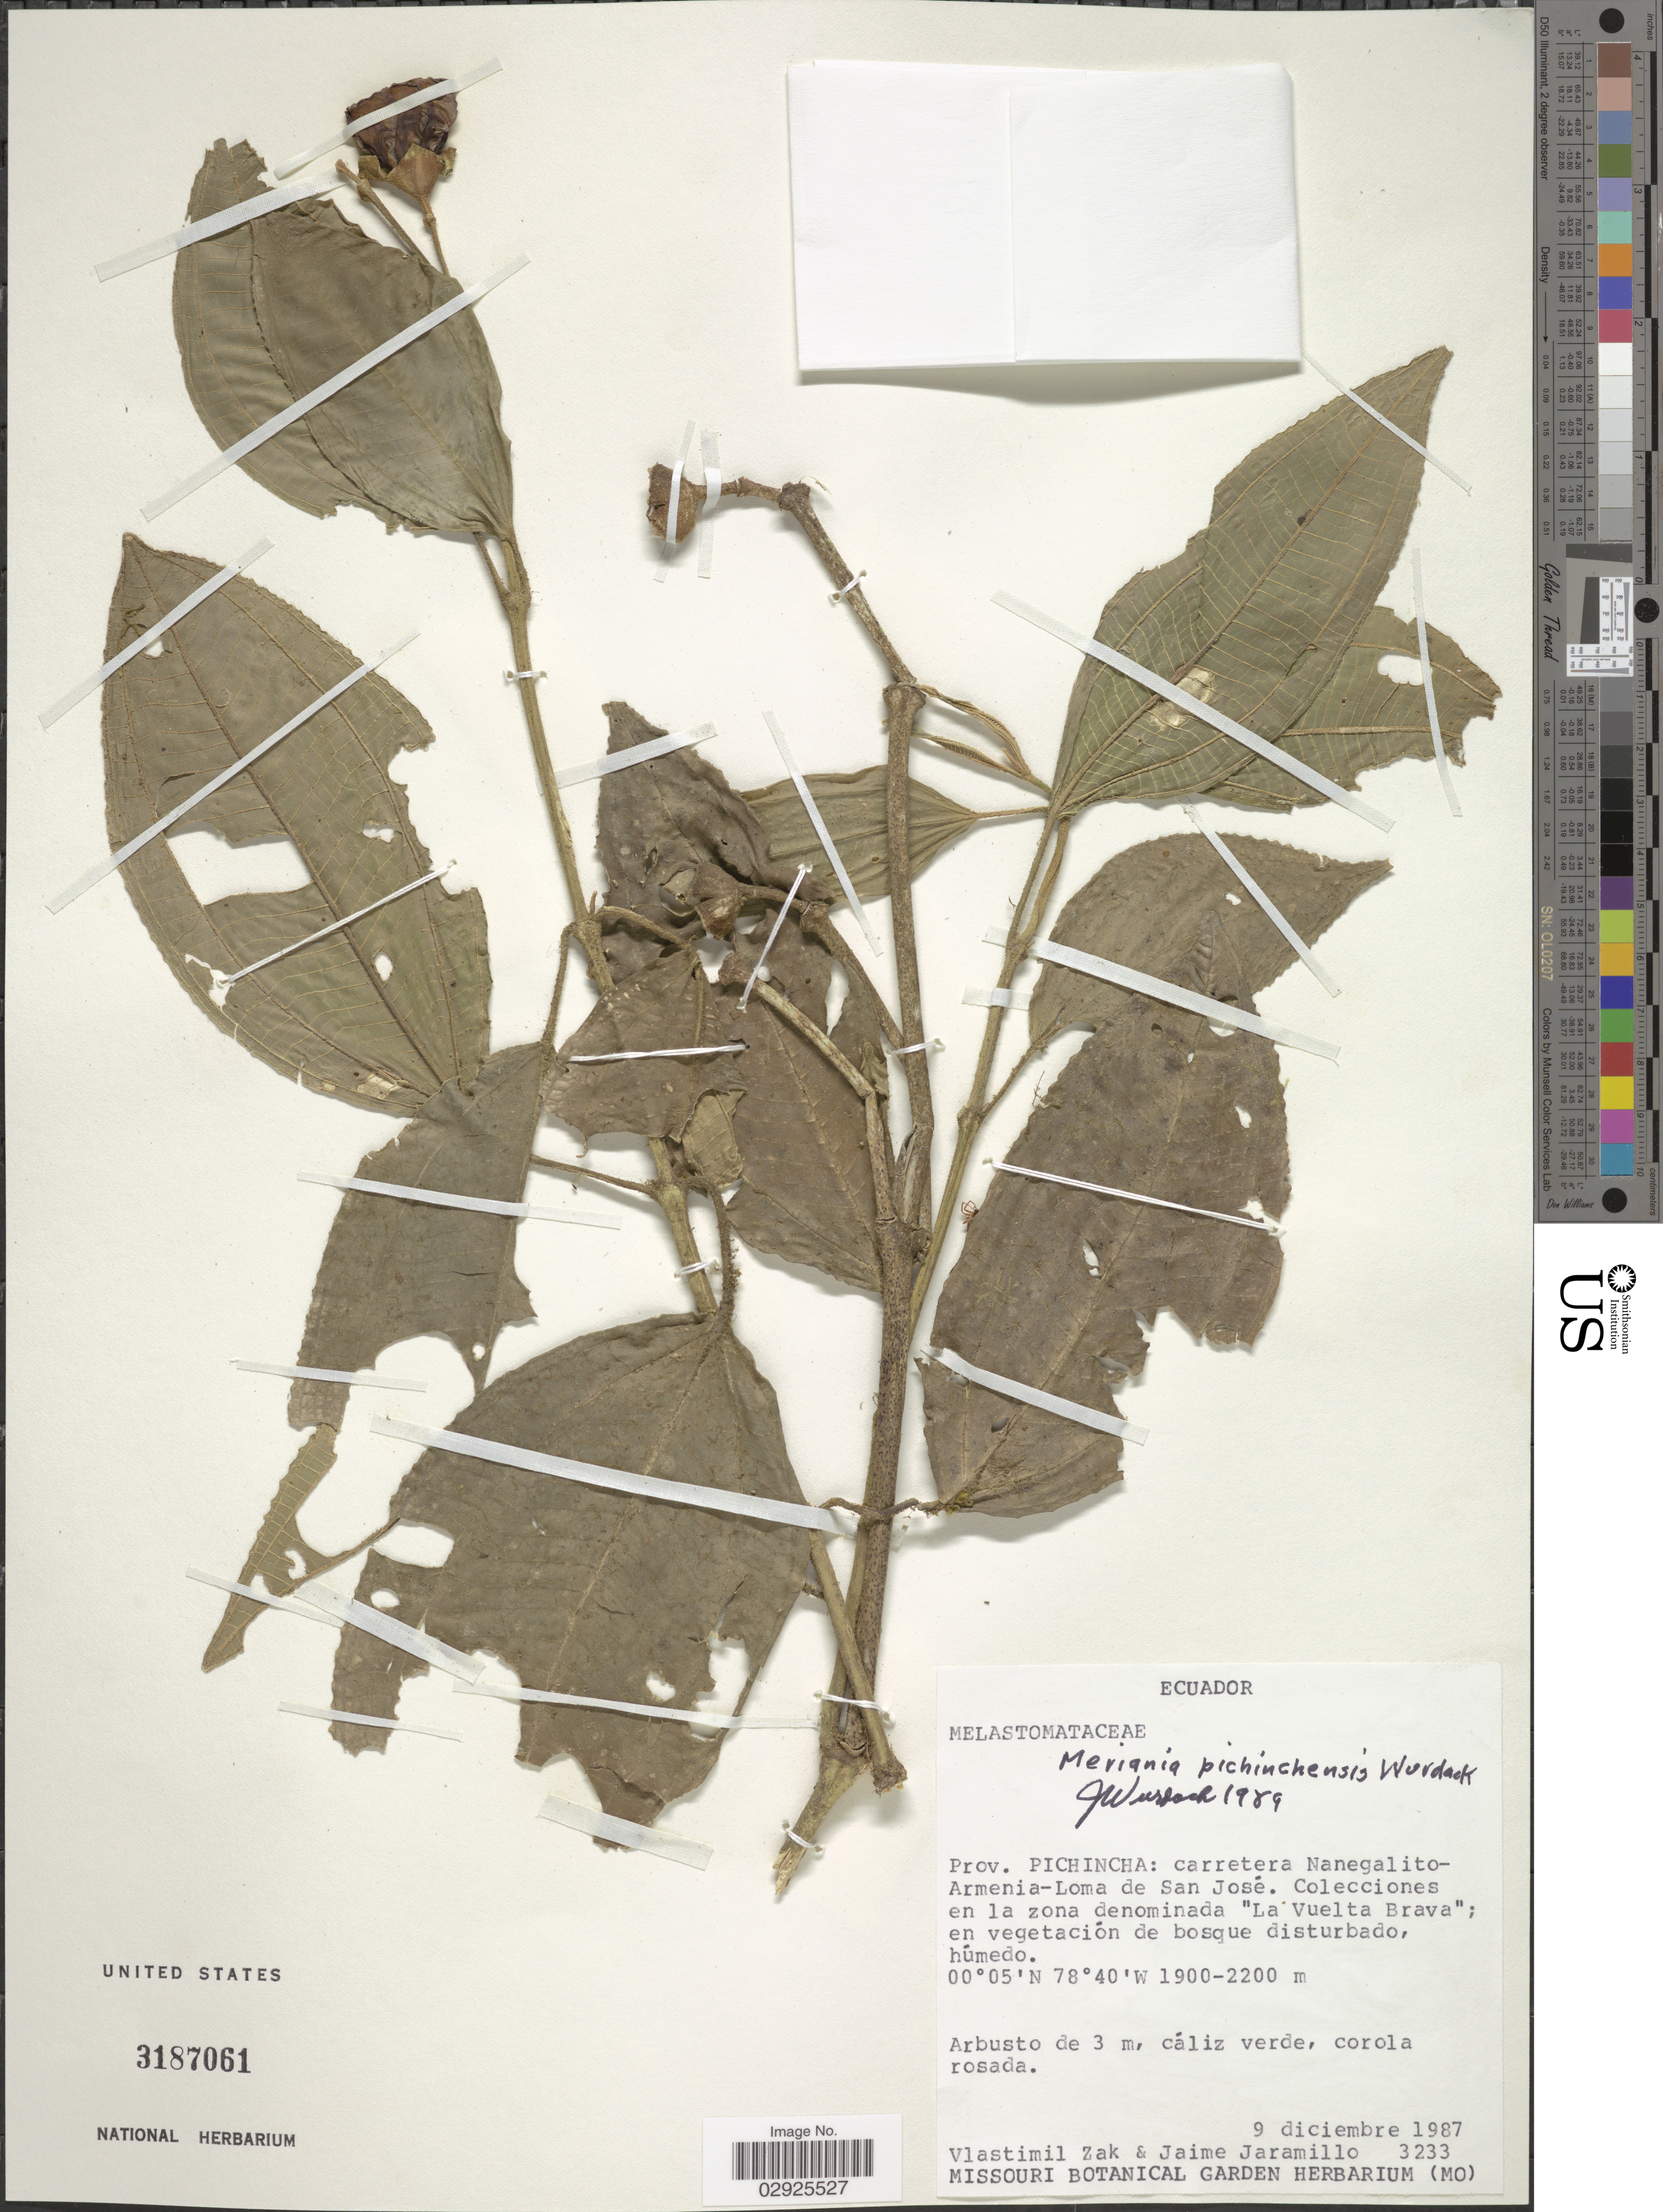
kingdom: Plantae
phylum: Tracheophyta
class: Magnoliopsida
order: Myrtales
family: Melastomataceae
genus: Meriania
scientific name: Meriania pichinchensis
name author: Wurdack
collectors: V. Zak & J. Jaramillo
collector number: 3233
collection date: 1987-12-09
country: Ecuador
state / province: Pichincha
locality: Prov. Pichincha: carretera Nanegalito-Armenia-Loma de San José, Colecciones en la zona denominada "La Vuelta Brava".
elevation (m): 1900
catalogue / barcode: US 3187061